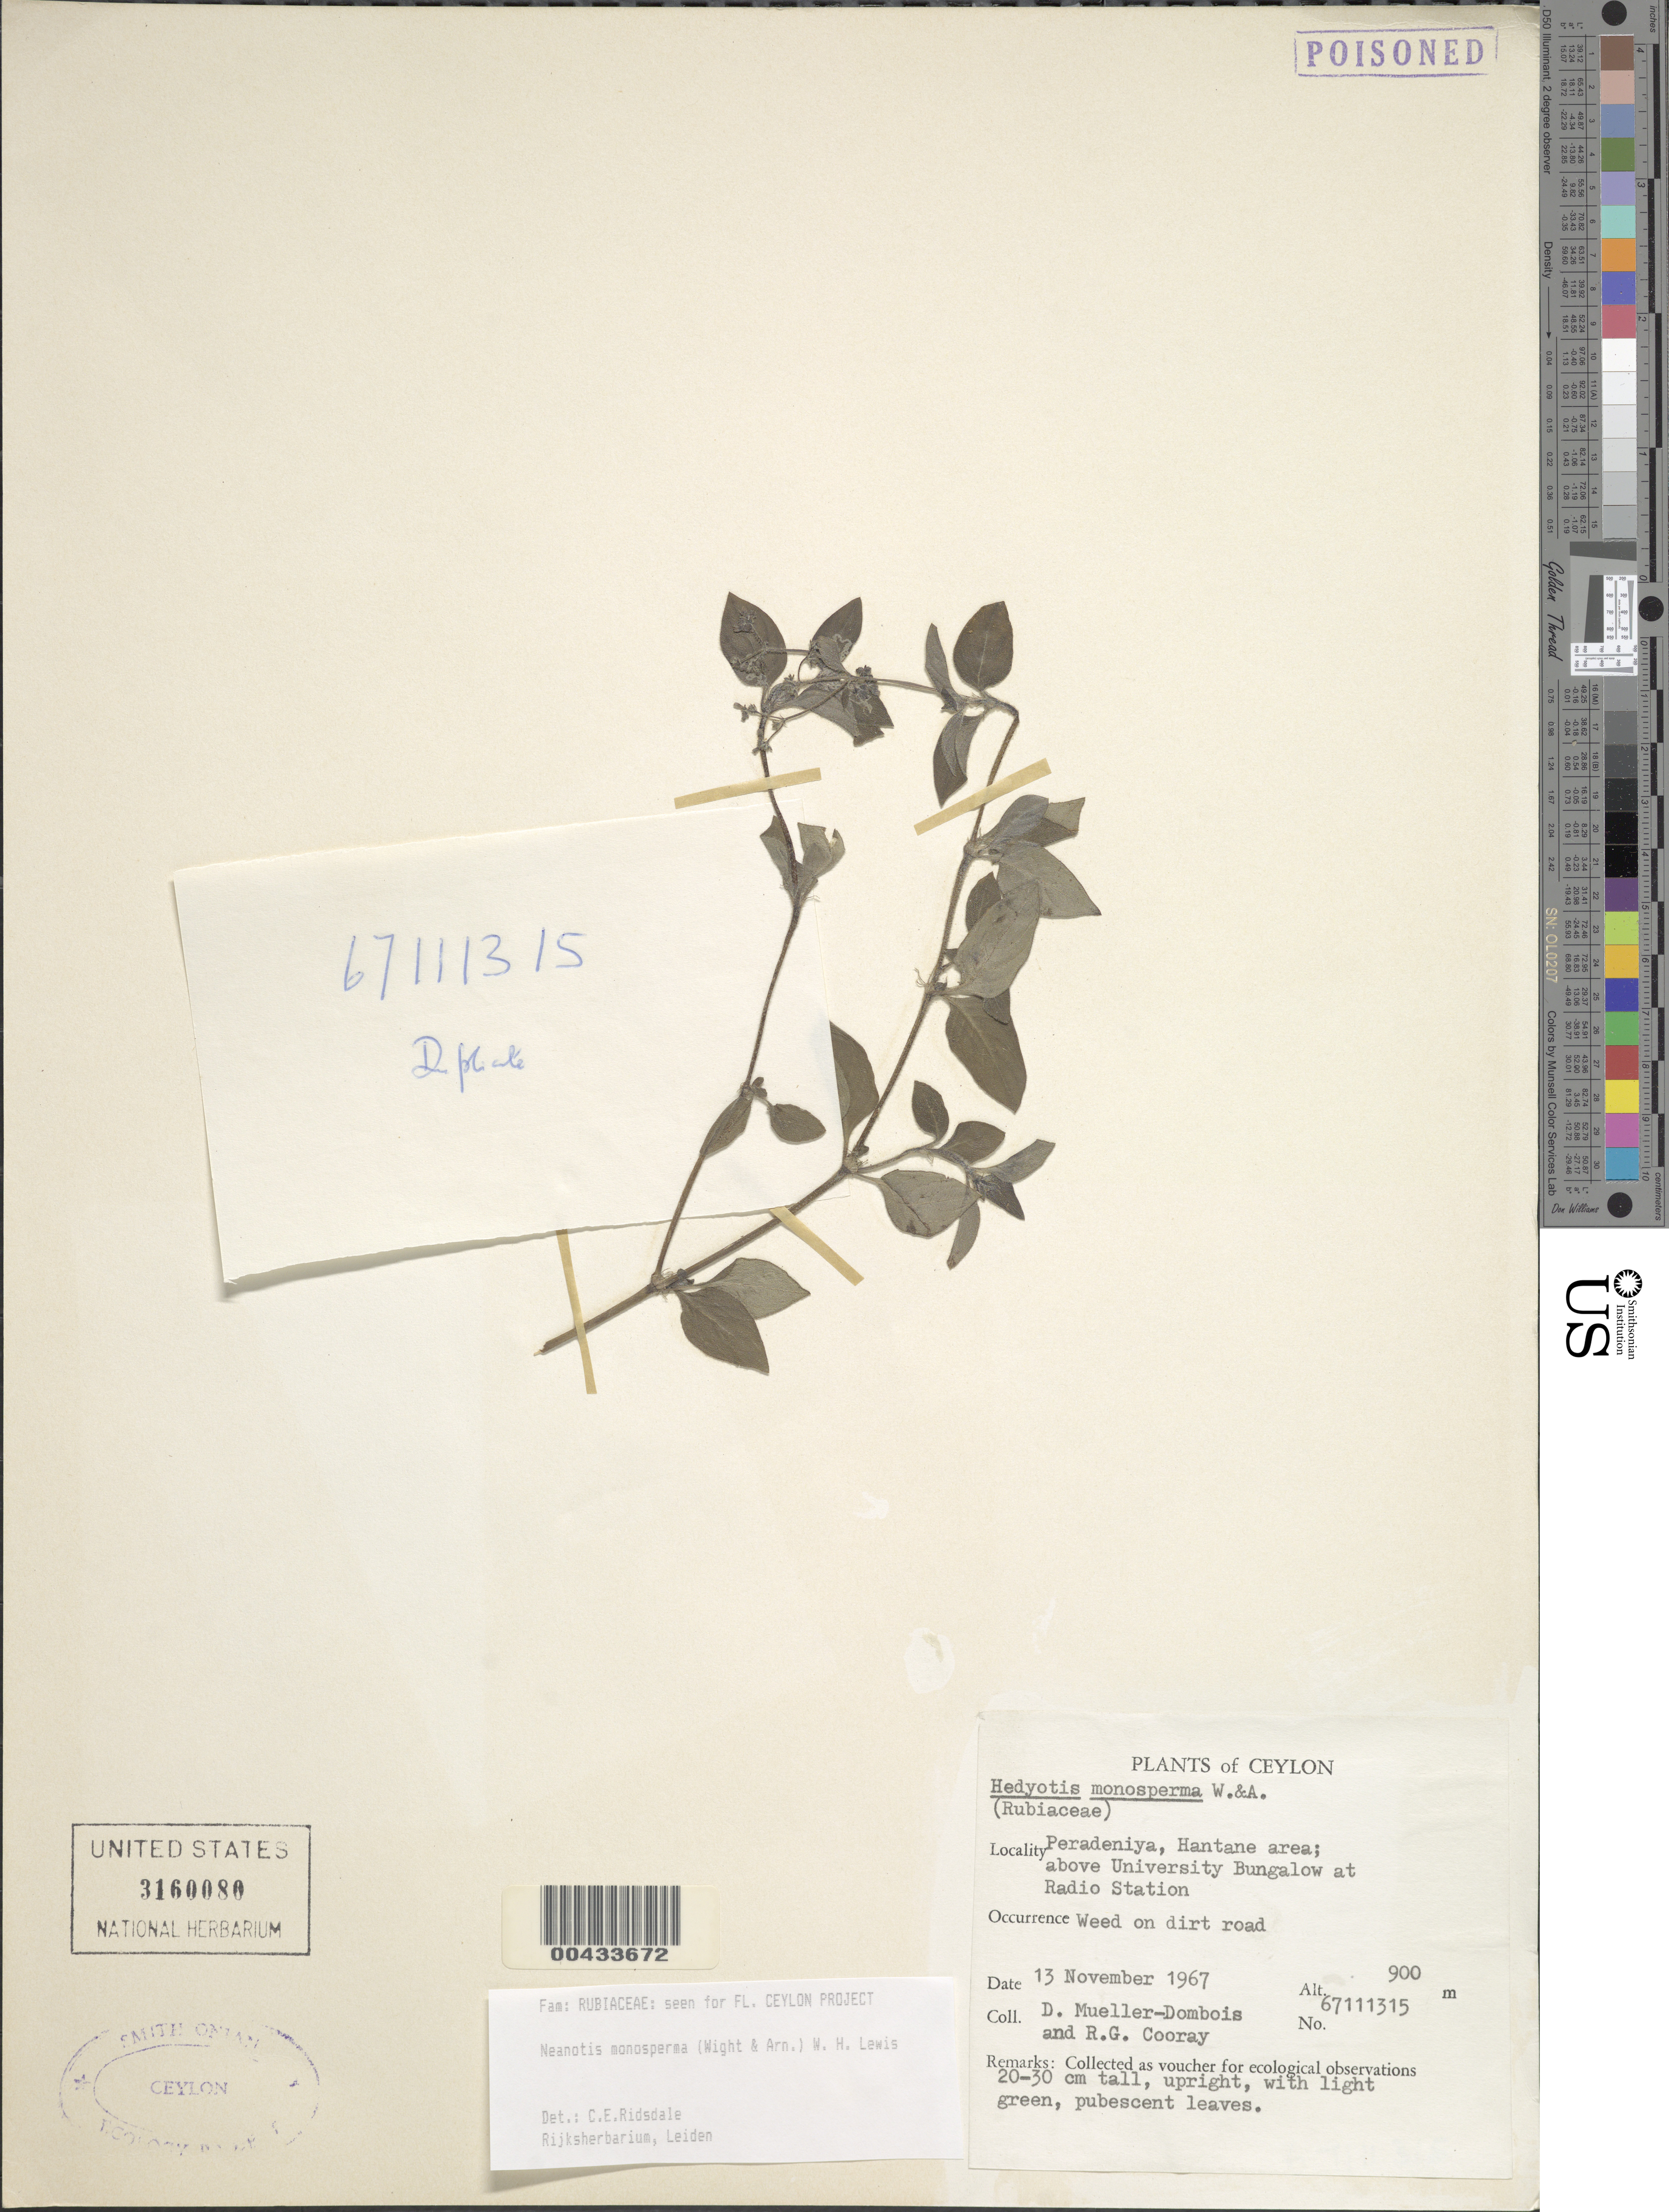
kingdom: Plantae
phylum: Tracheophyta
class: Magnoliopsida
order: Gentianales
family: Rubiaceae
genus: Neanotis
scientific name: Neanotis monosperma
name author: (Wight & Arn.) W.H. Lewis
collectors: D. Mueller-Dombois & R. Cooray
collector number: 67111315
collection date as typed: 13 Nov 1967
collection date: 1967-11-13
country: Sri Lanka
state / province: Central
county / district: Kandy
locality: Peradeniya, Hantane area, above University Bungalow at Radio Station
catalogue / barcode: US 3160080